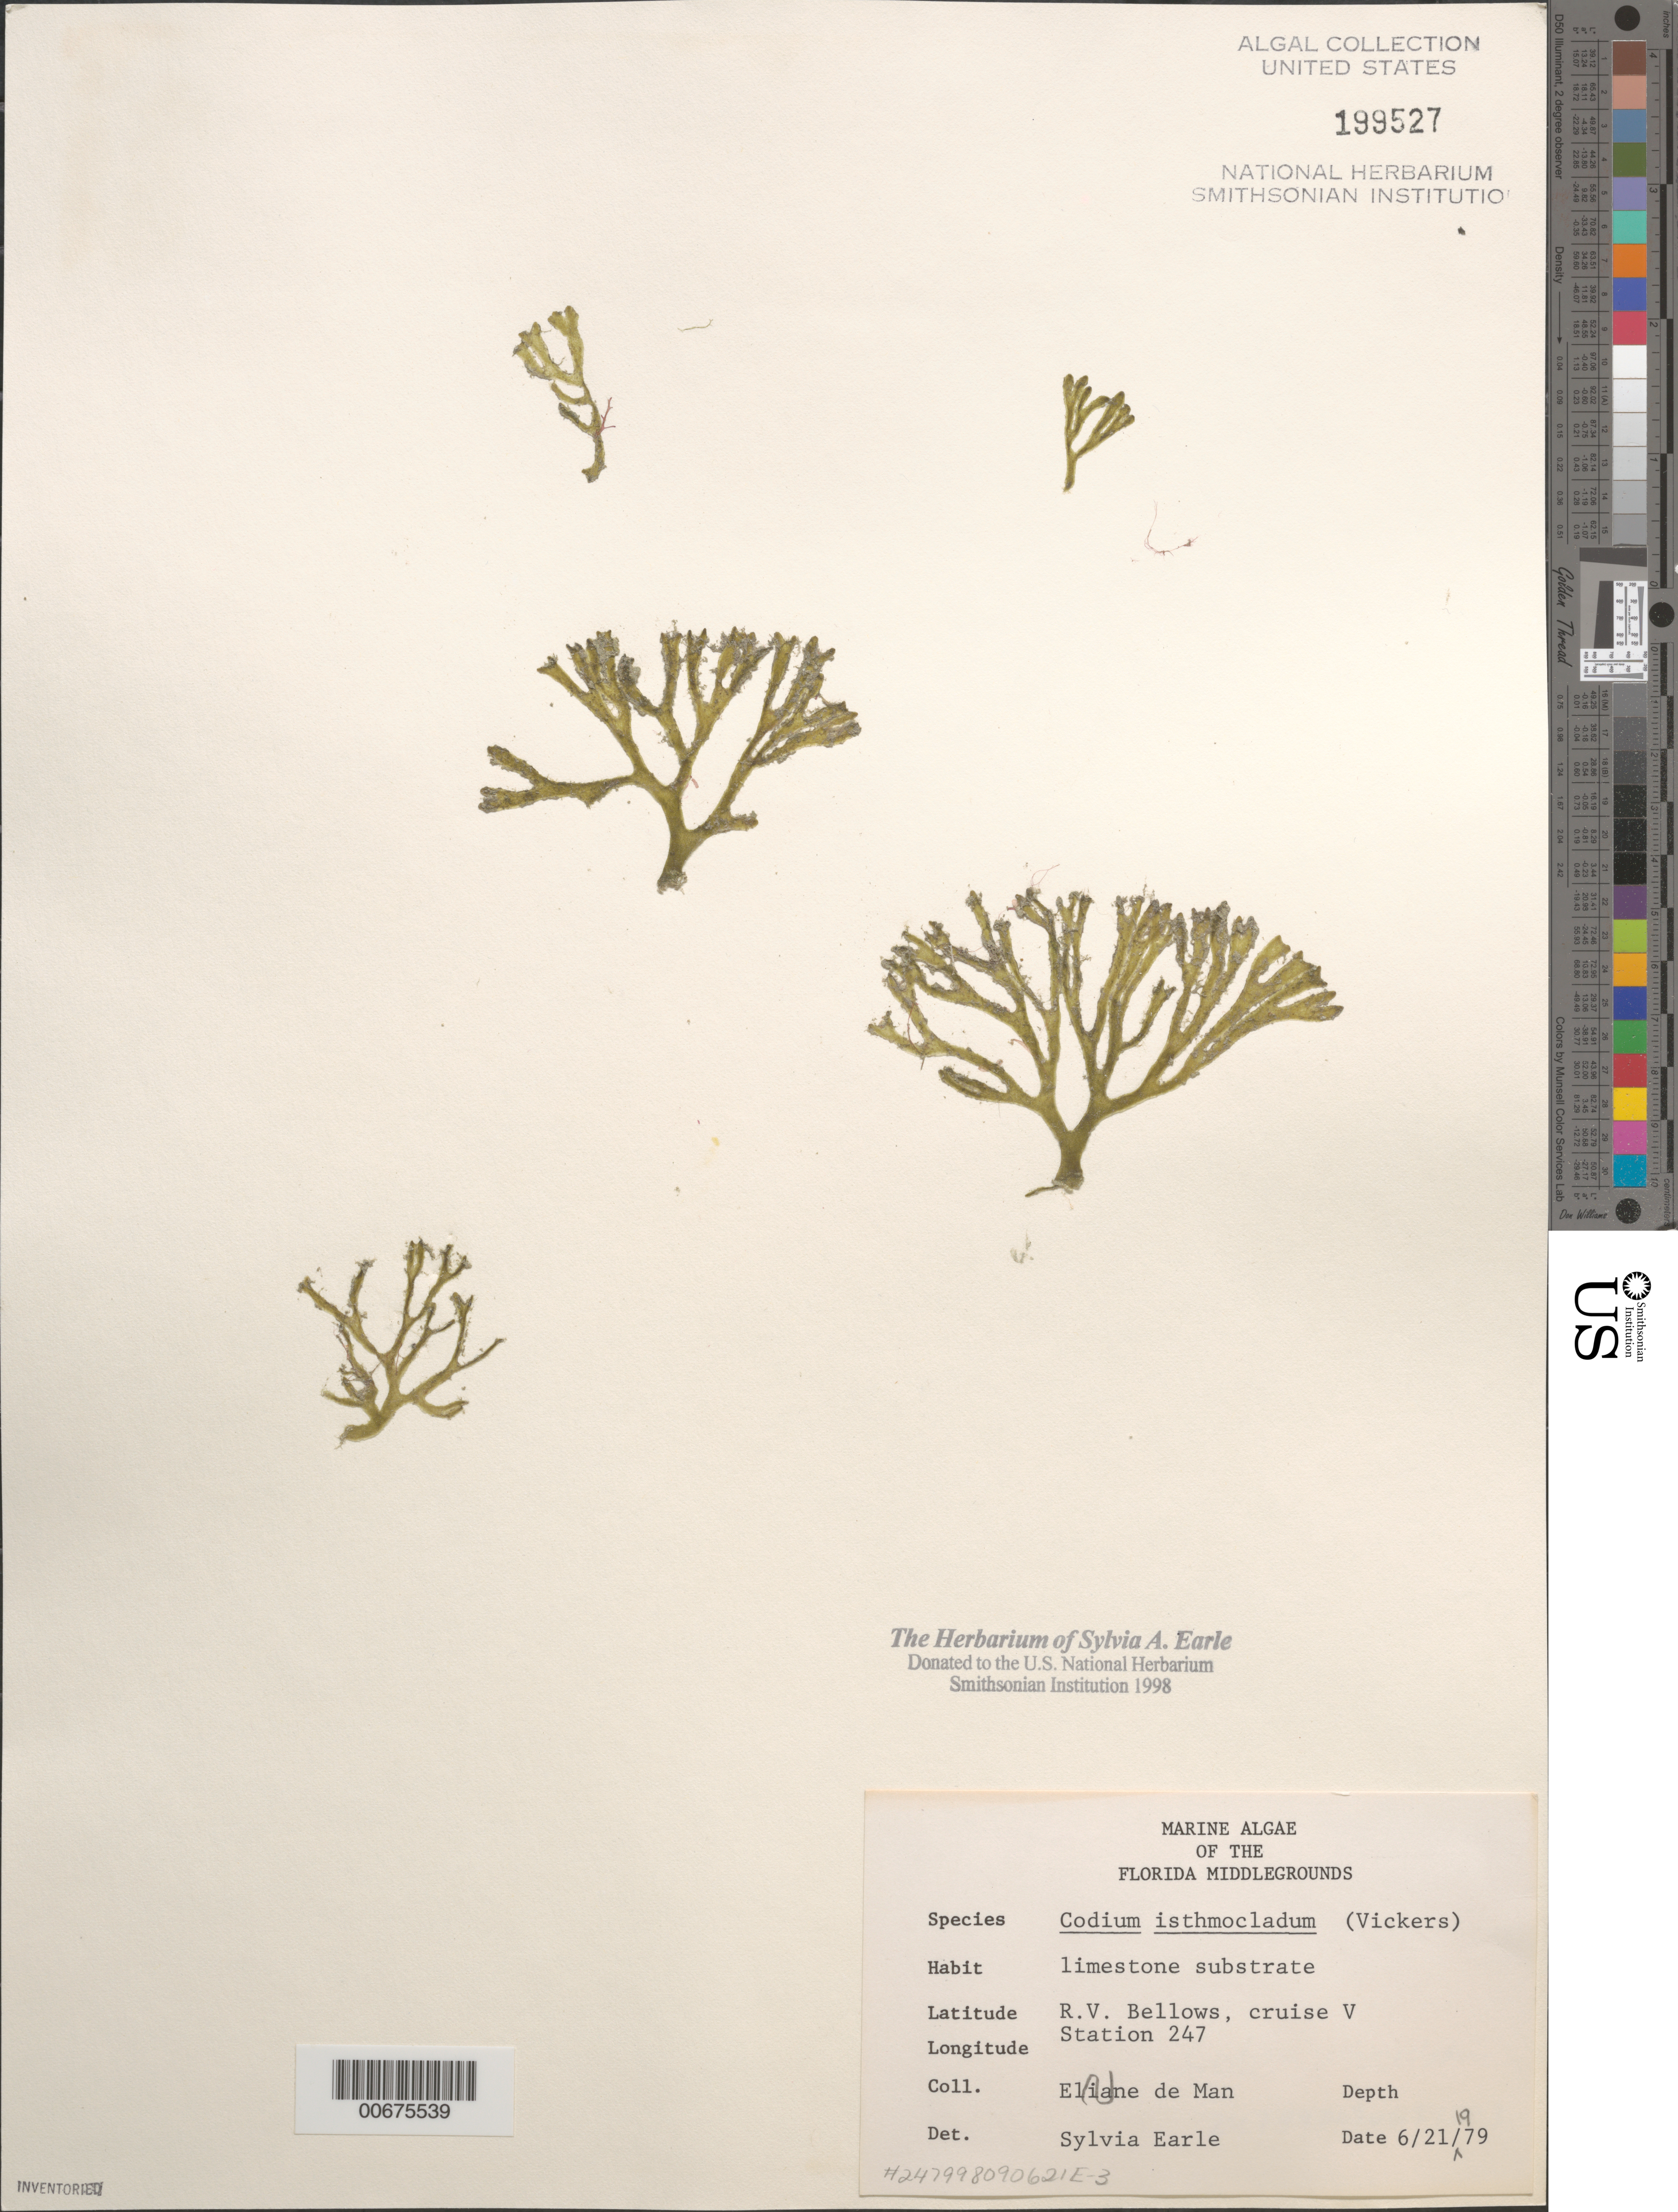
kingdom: Plantae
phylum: Chlorophyta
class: Ulvophyceae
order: Bryopsidales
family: Codiaceae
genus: Codium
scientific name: Codium isthmocladum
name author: Vickers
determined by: Earle, S. A.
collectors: E. de Man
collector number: Station 247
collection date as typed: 21 Jun 1979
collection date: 1979-06-21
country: United States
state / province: Florida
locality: Florida Middle Grounds, Gulf of Mexico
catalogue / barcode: US 199527